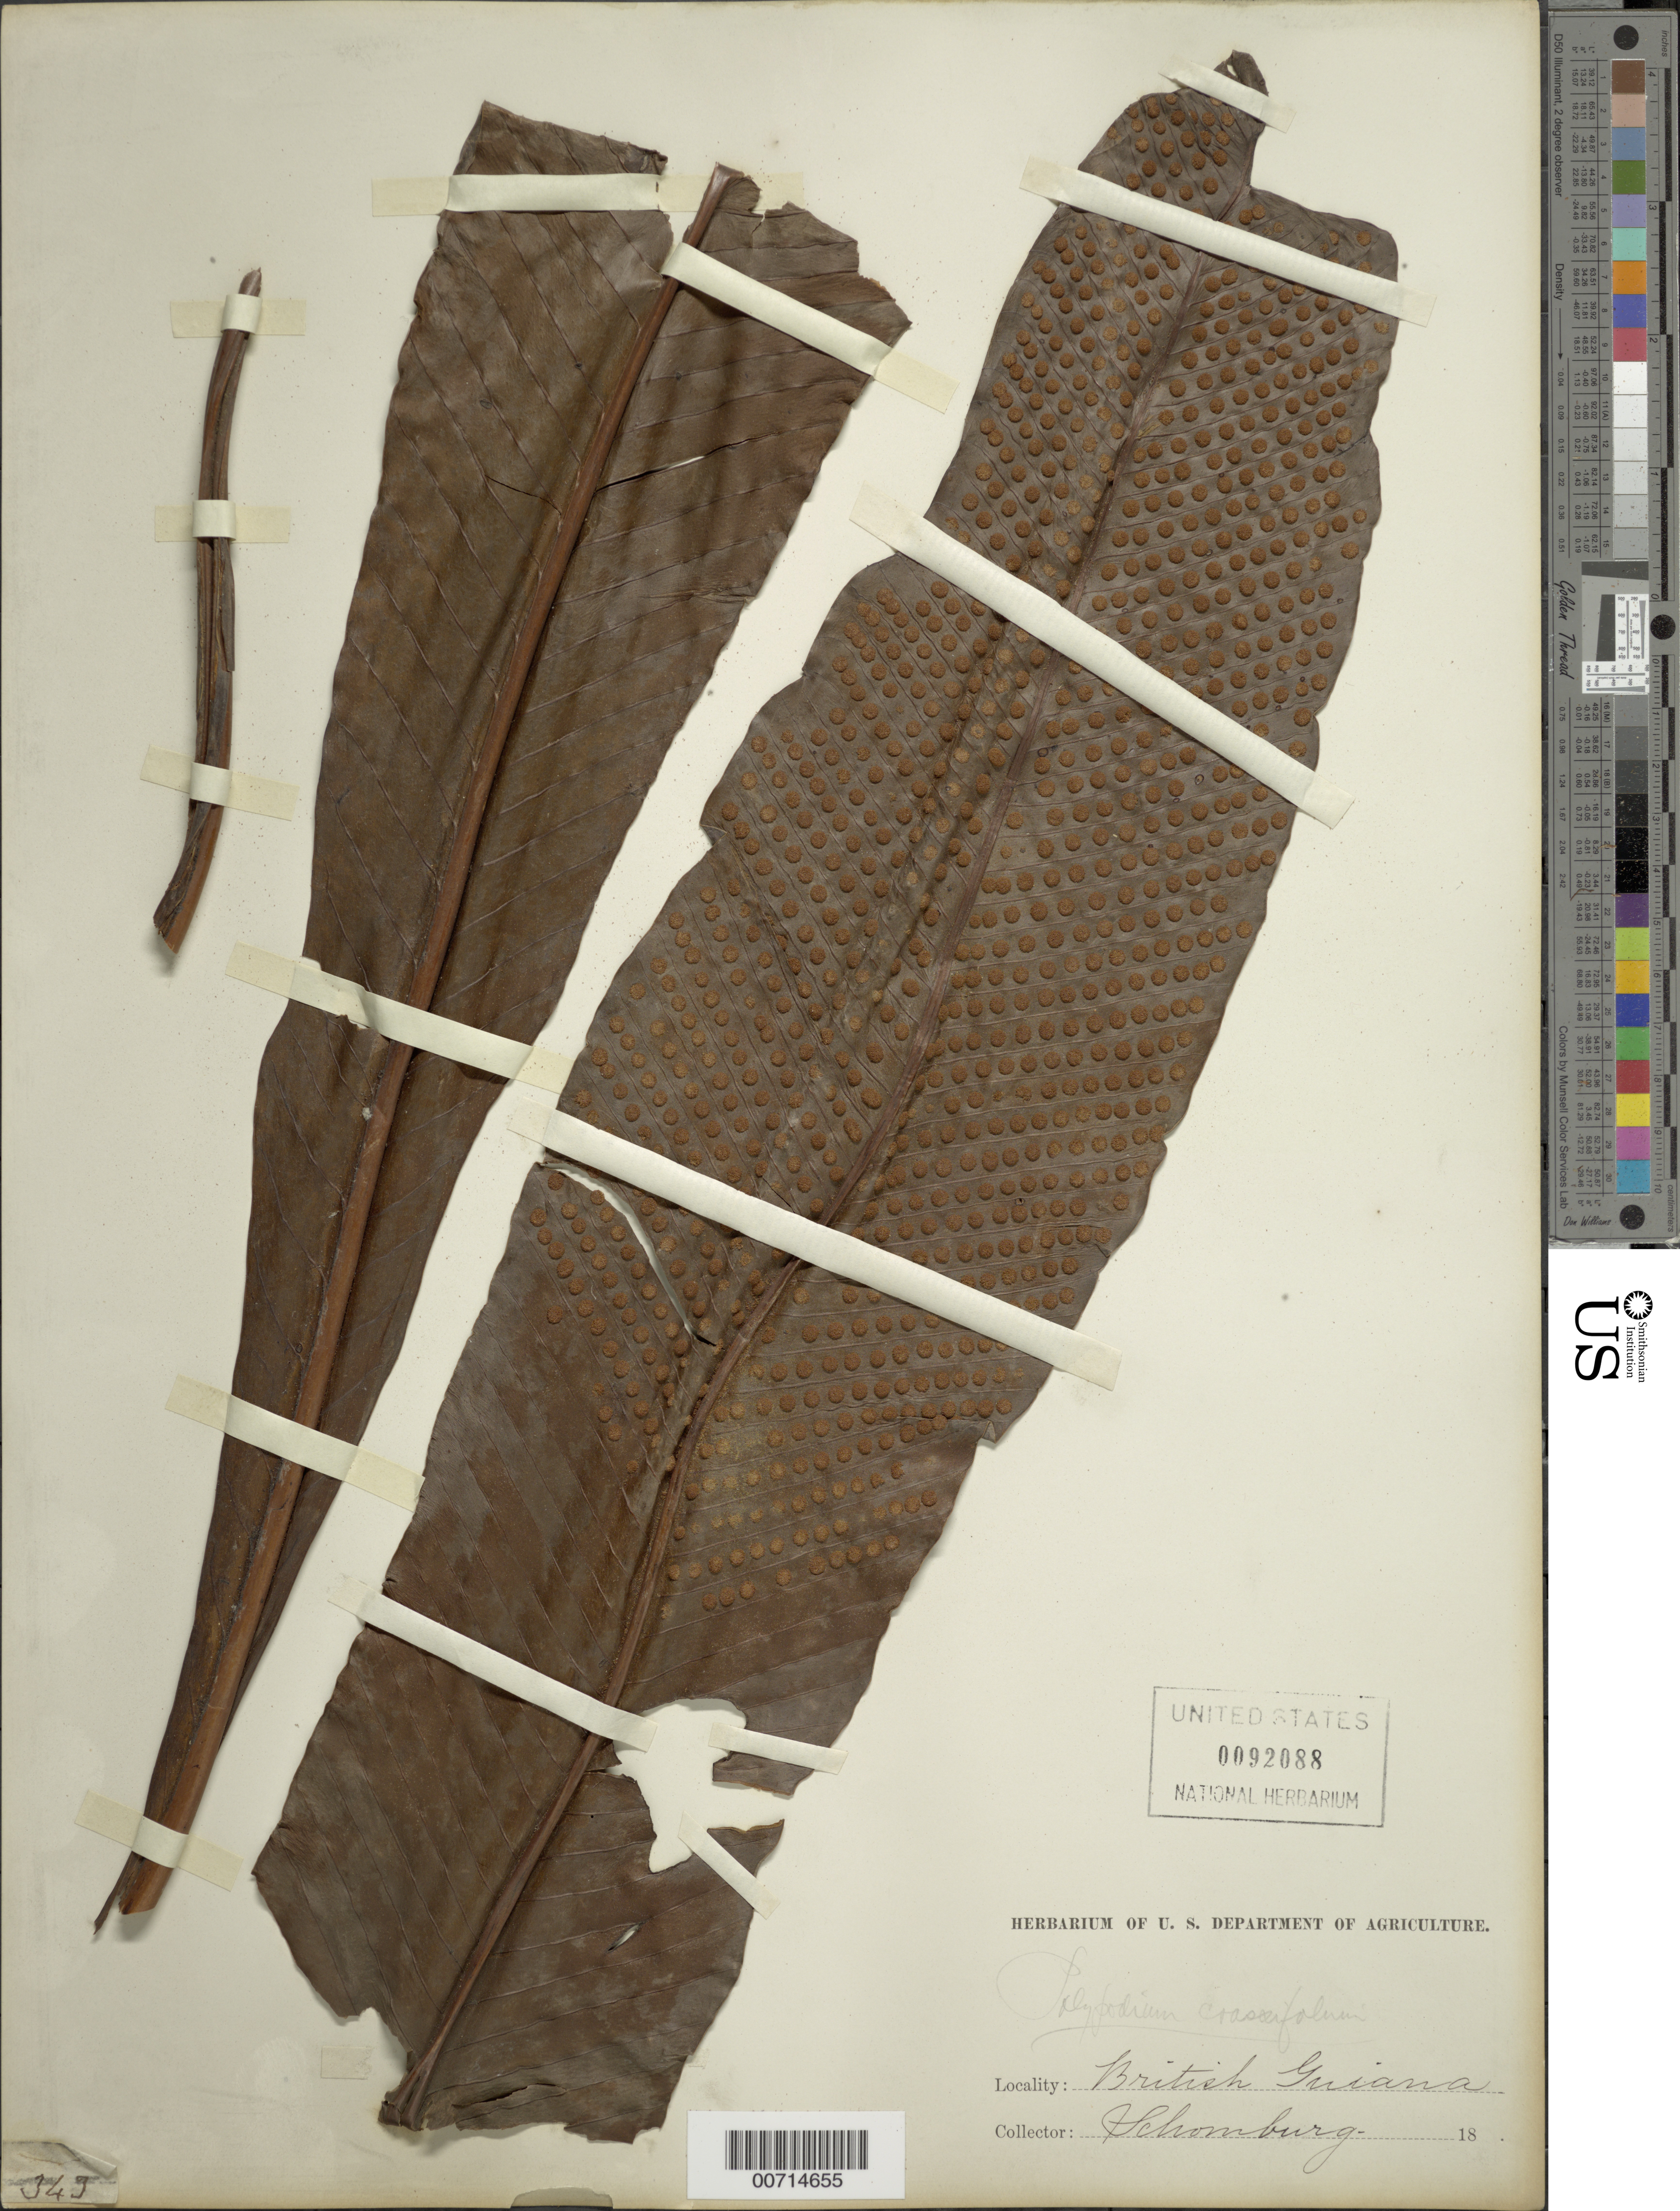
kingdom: Plantae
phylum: Tracheophyta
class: Polypodiopsida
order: Polypodiales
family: Polypodiaceae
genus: Niphidium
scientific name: Niphidium crassifolium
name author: (L.) Lellinger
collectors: -- Schomburgk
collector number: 349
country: Guyana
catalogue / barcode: US 92088